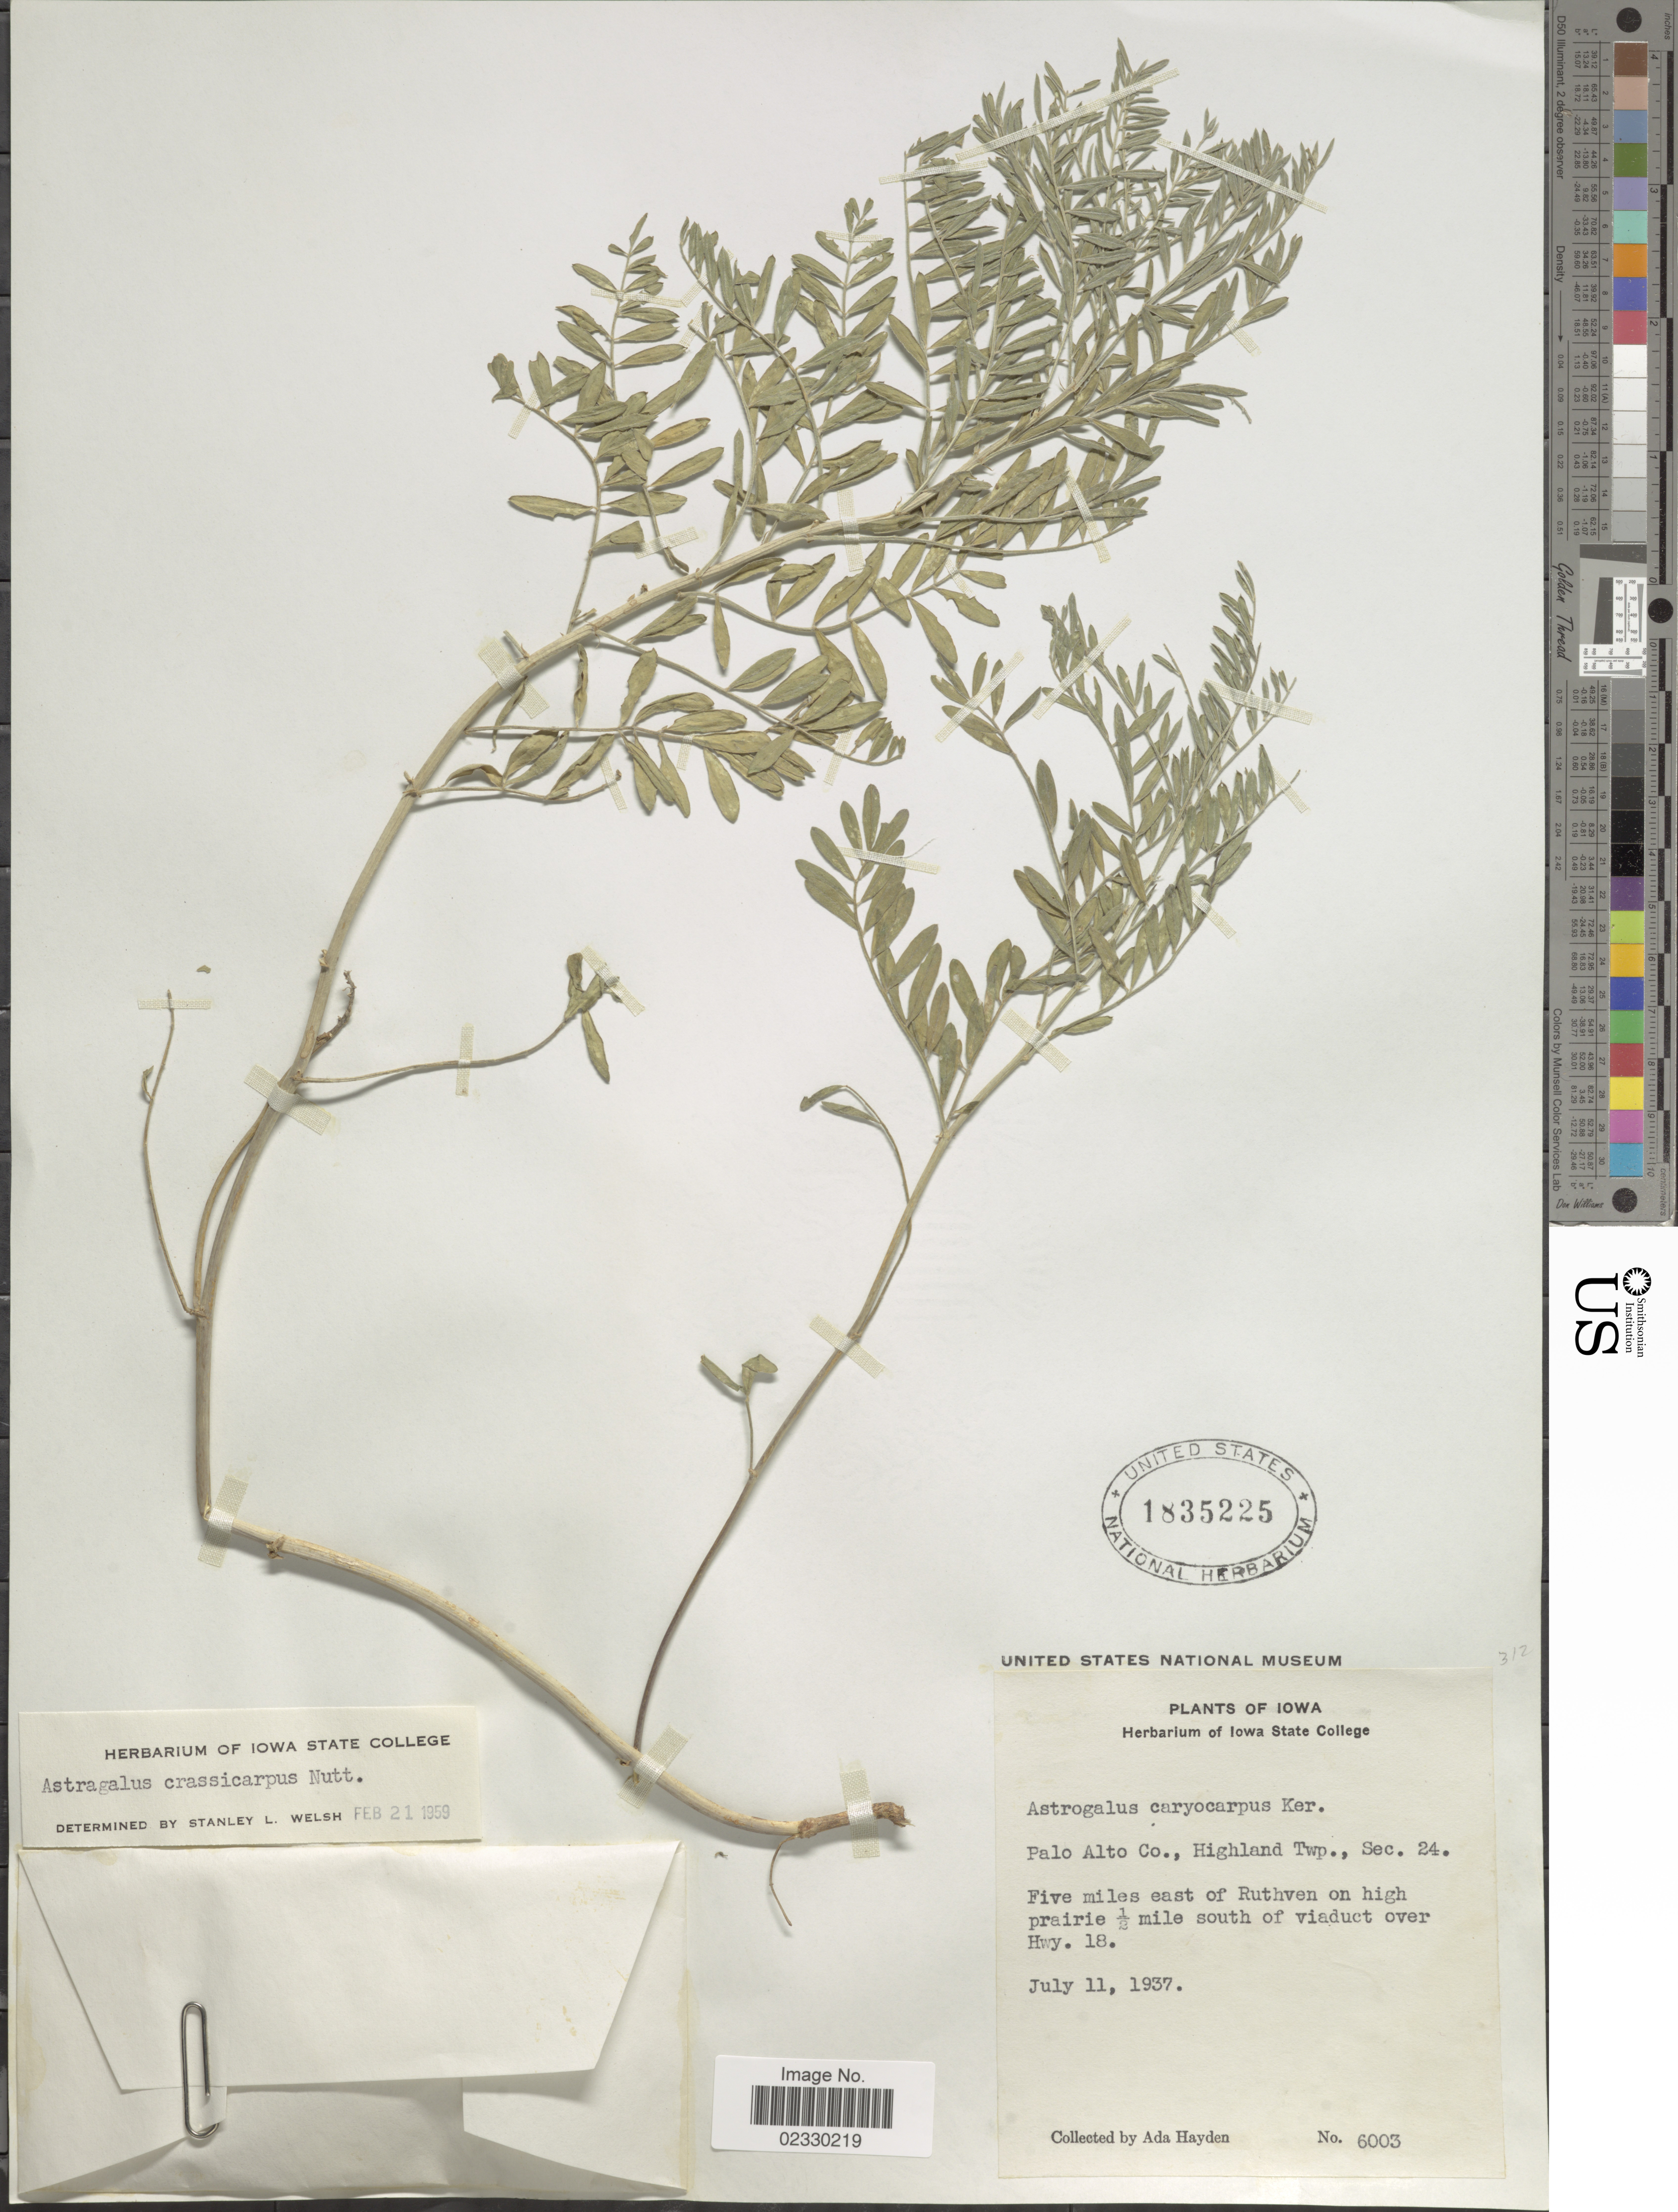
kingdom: Plantae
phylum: Tracheophyta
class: Magnoliopsida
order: Fabales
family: Fabaceae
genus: Astragalus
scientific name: Astragalus crassicarpus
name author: Nutt.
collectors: Ada Hayden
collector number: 6003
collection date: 1937-07-11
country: United States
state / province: Iowa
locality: Palto Alto Co., Highland Twp., Sec. 24, Five miles east of Ruthven on high prairie ½ mile south of viaduct over Hwy. 18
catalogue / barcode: US 1835225